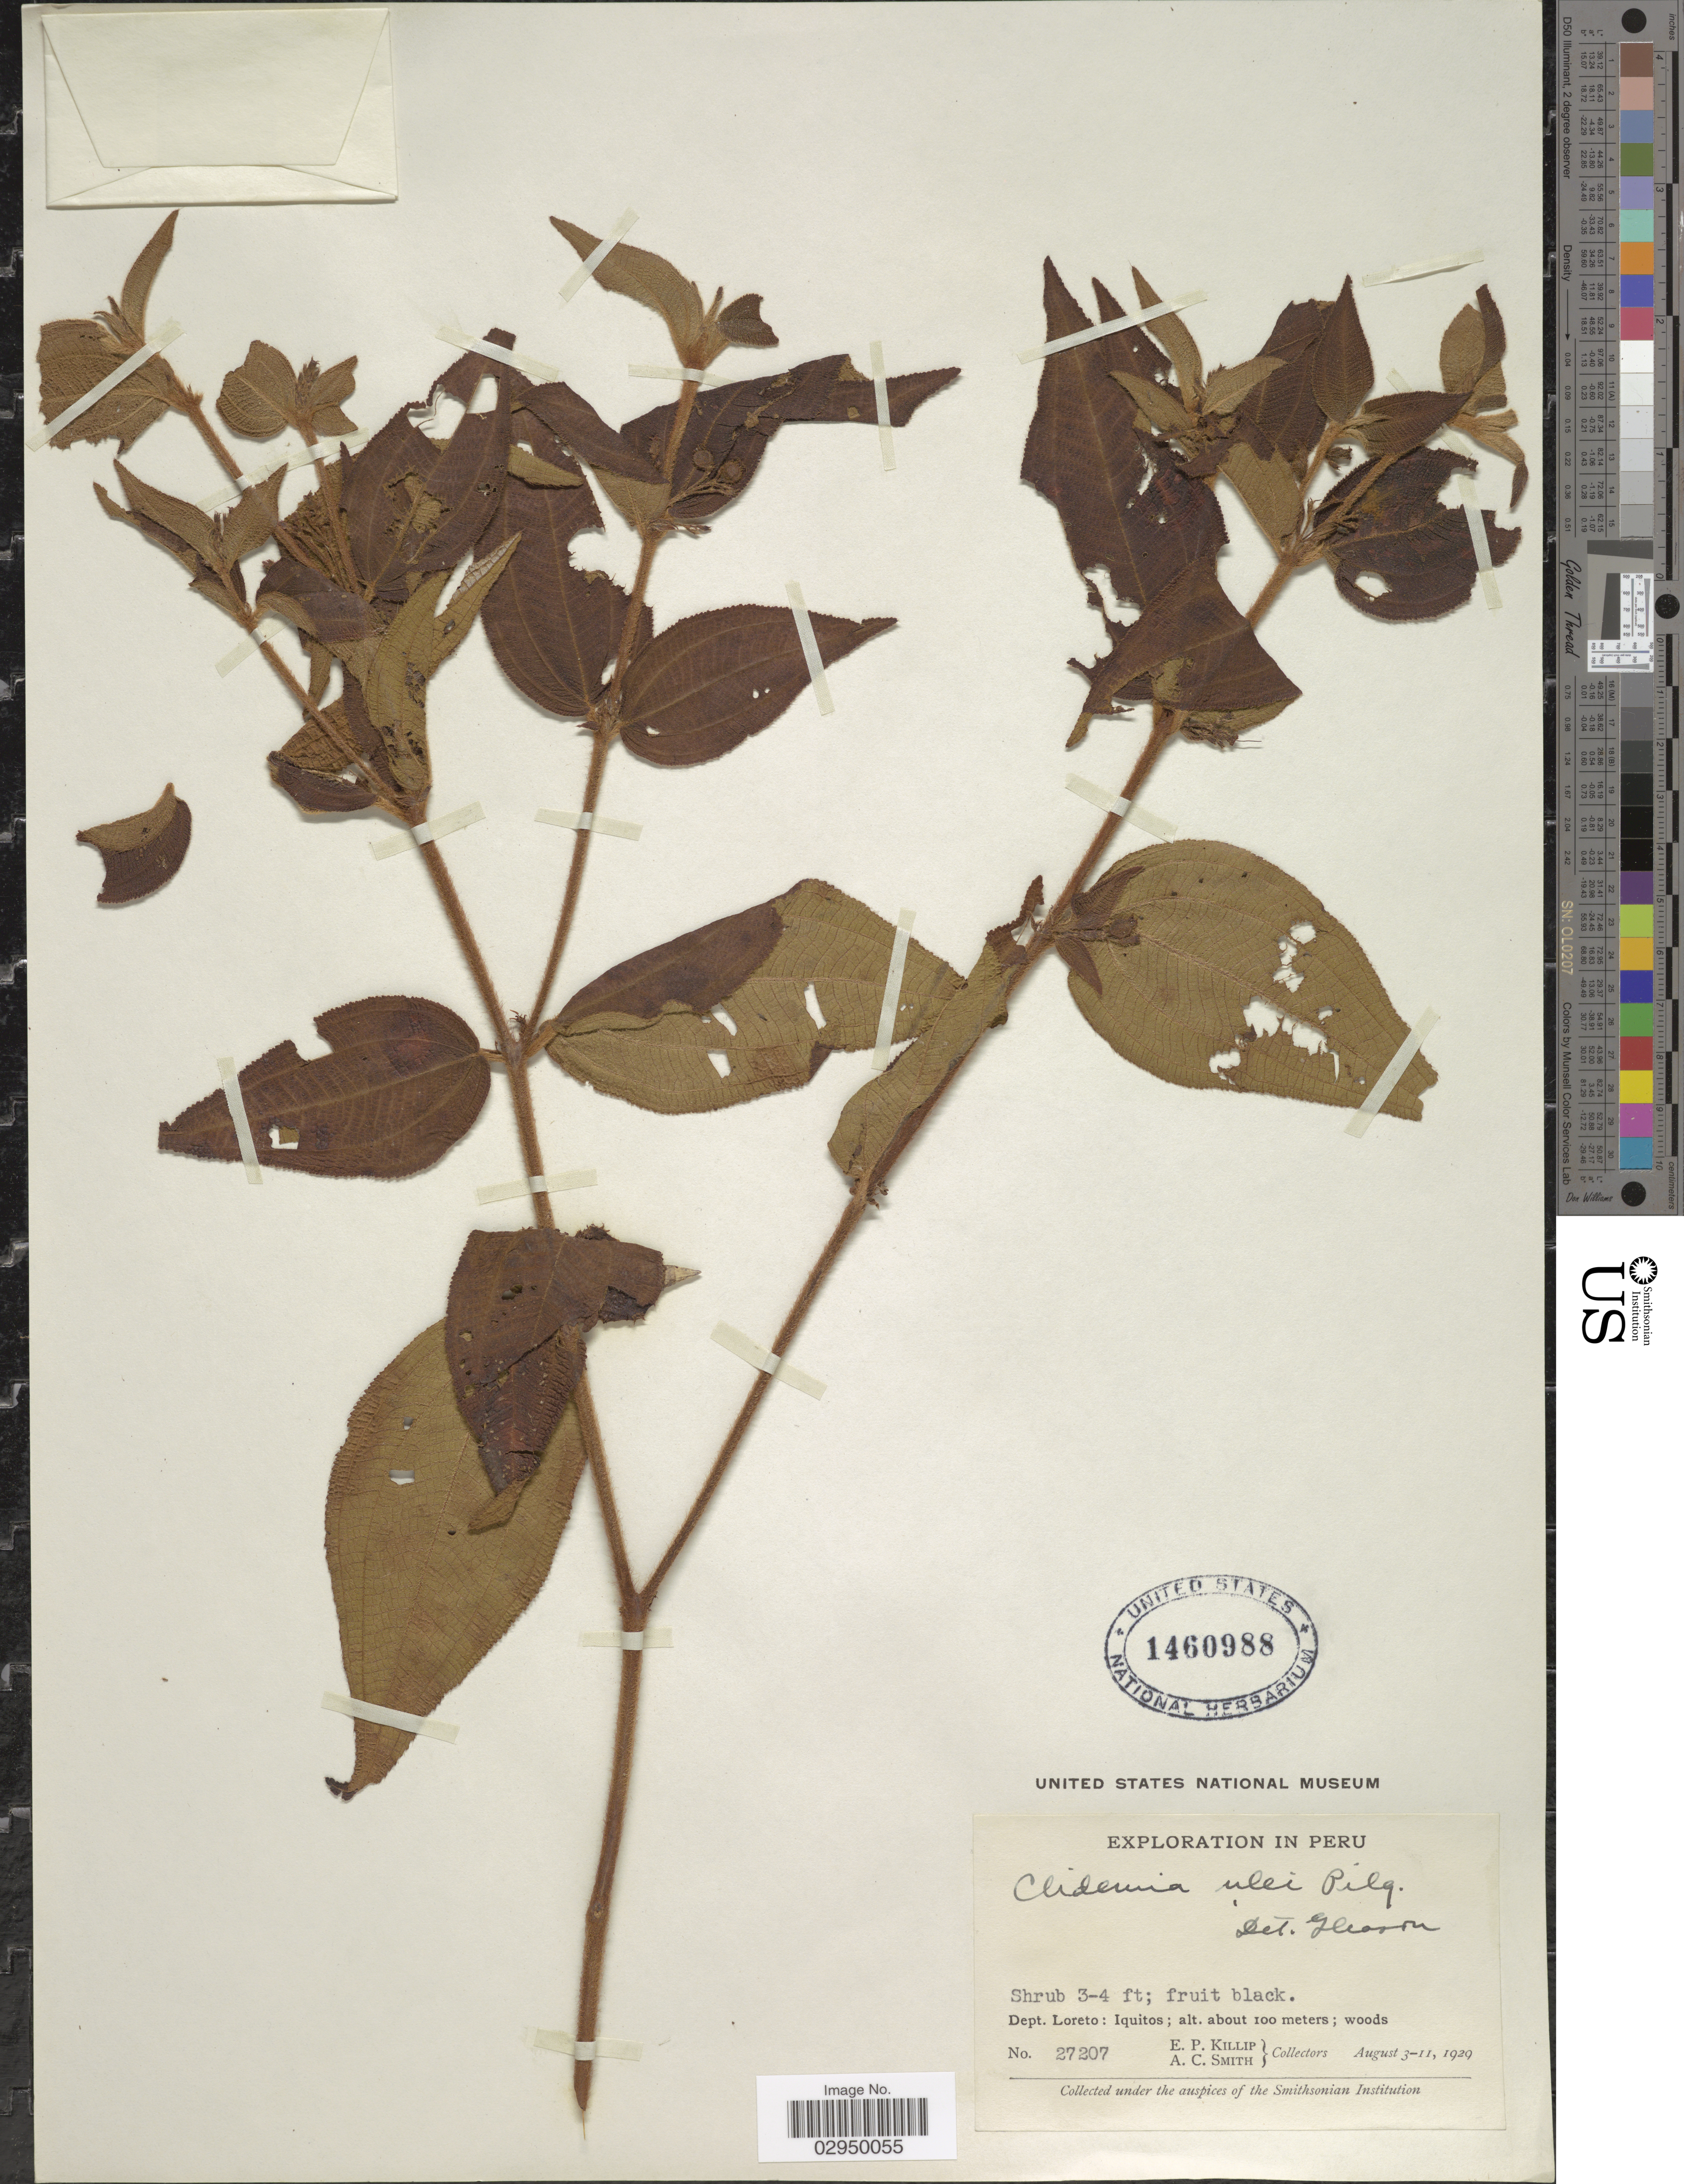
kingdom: Plantae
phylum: Tracheophyta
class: Magnoliopsida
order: Myrtales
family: Melastomataceae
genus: Clidemia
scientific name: Clidemia ulei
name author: Pilg.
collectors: E. P. Killip & A. C. Smith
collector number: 27207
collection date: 1929-08-03/1929-08-11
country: Peru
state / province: Loreto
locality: Dept. Loreto: Iquitos.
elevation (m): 100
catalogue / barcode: US 1460988